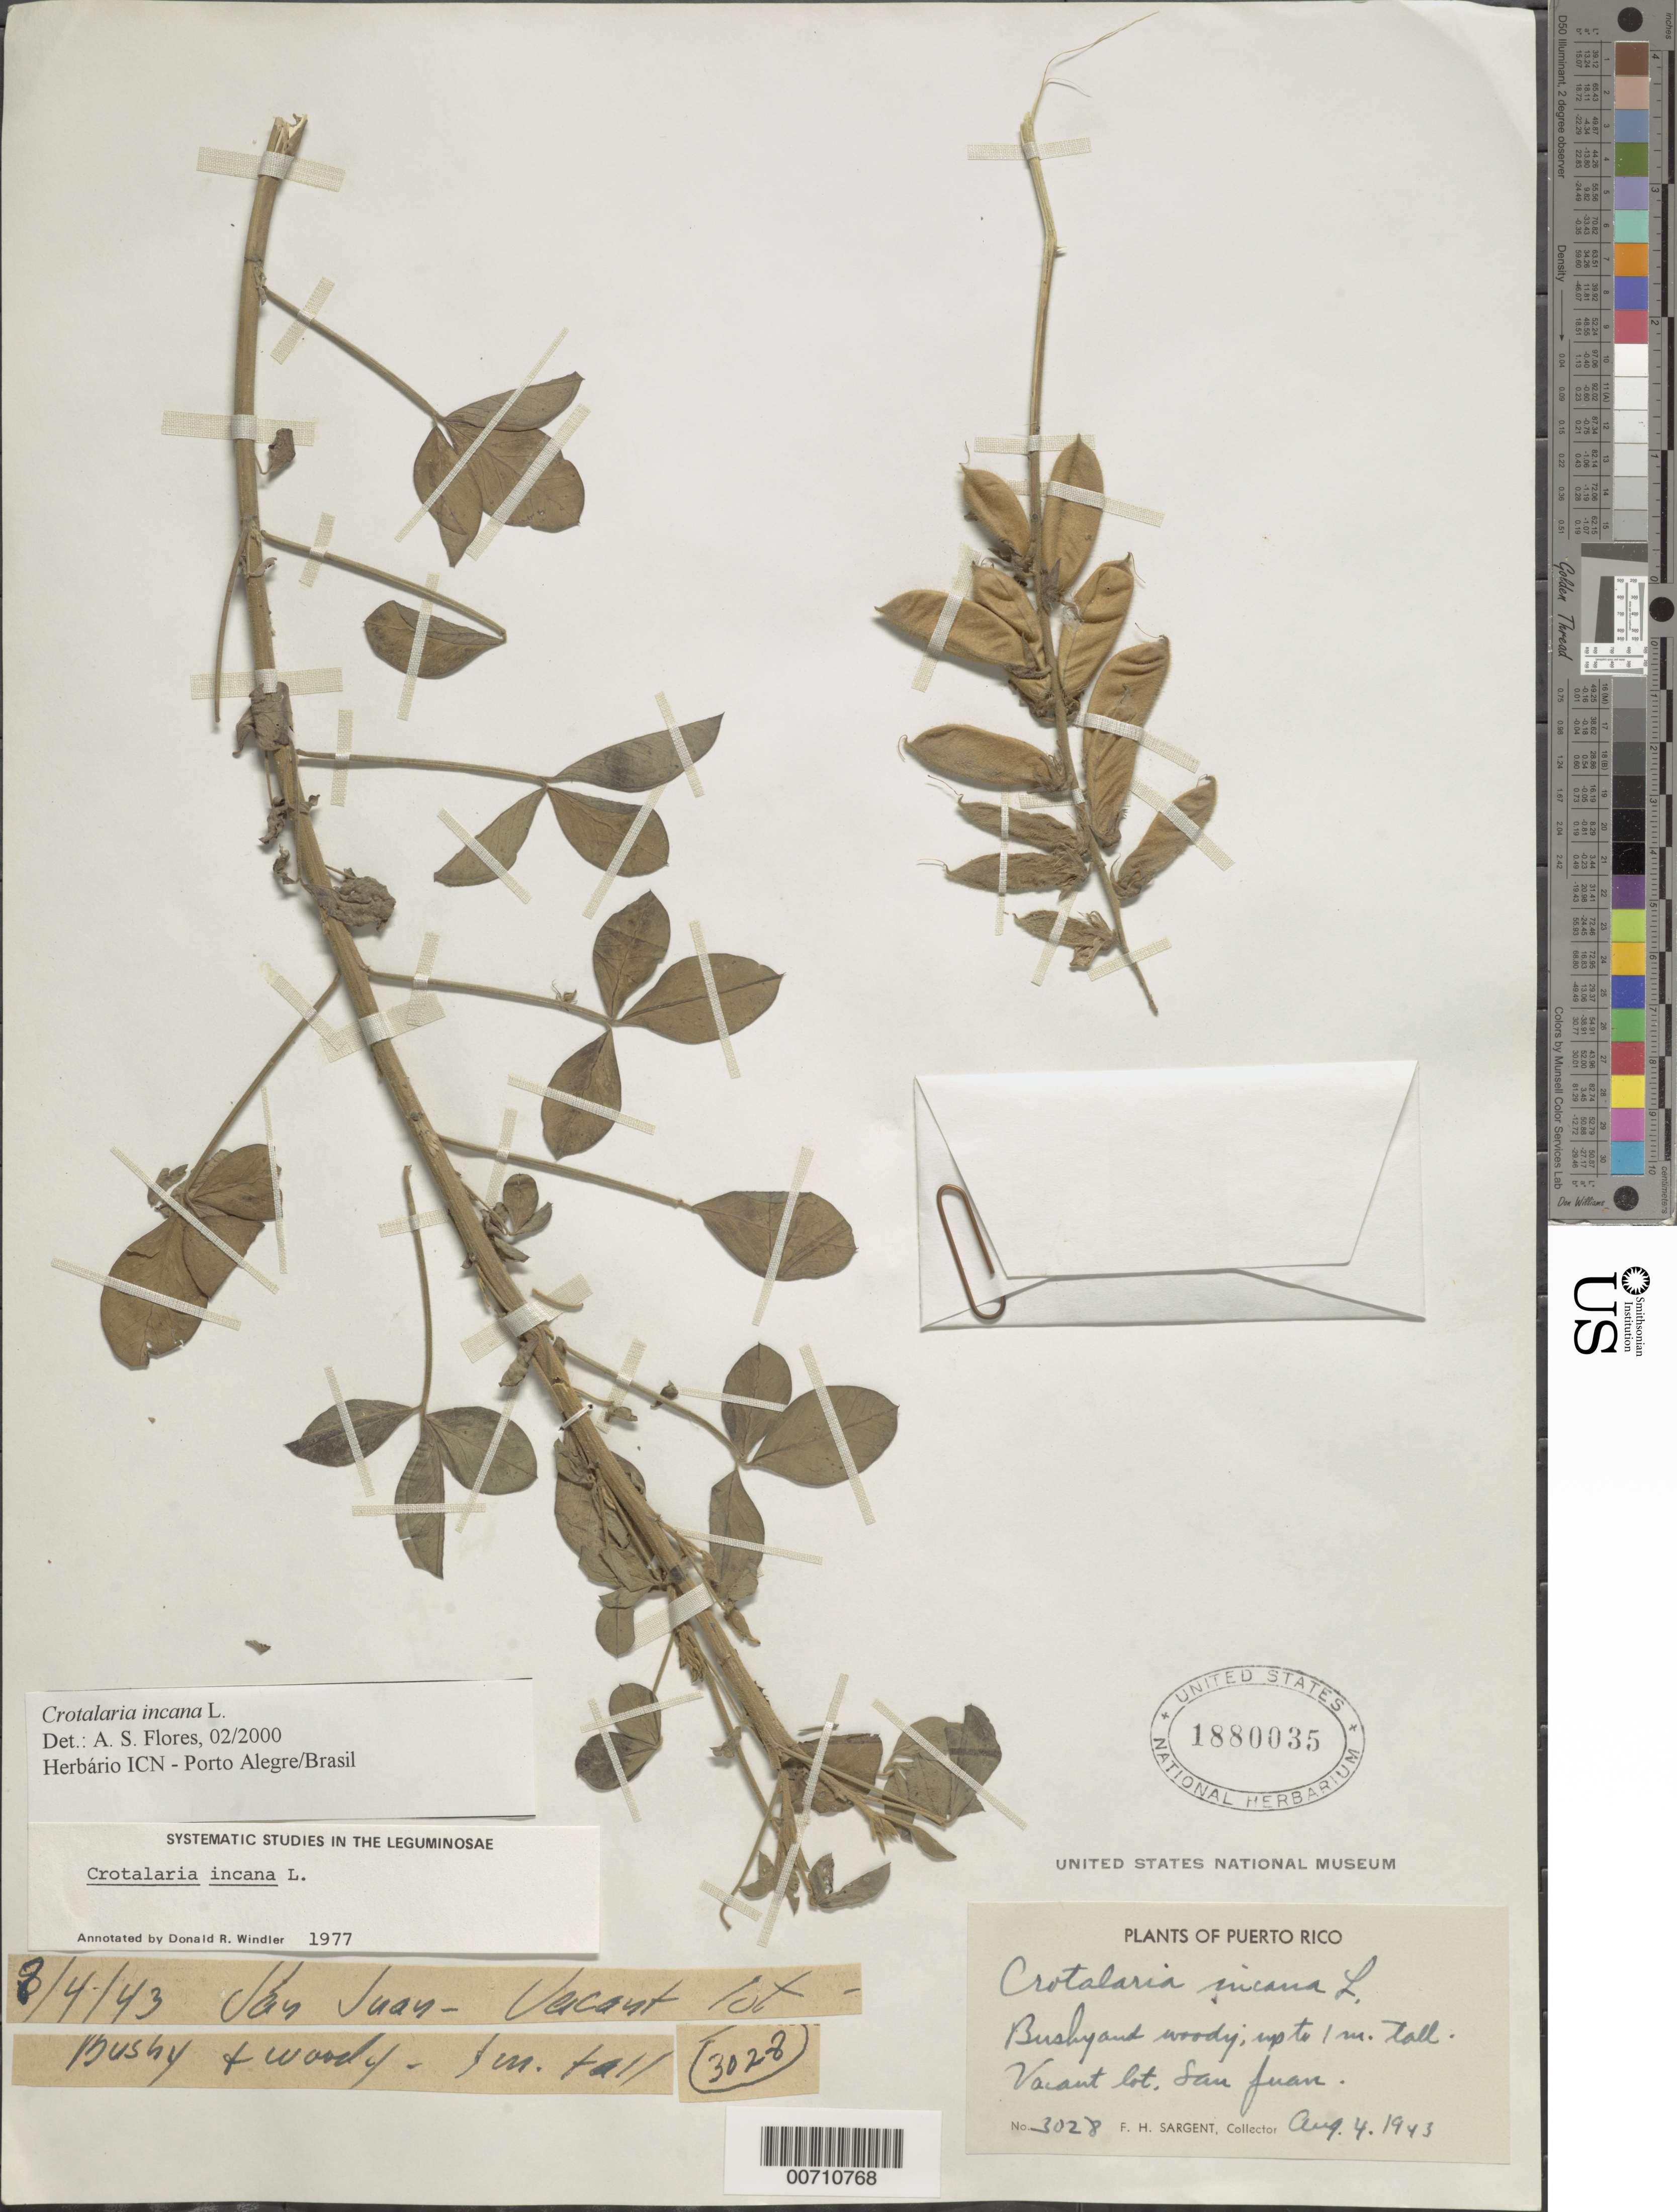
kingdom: Plantae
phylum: Tracheophyta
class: Magnoliopsida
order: Fabales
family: Fabaceae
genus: Crotalaria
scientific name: Crotalaria incana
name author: L.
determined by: Flores, A. S., (ICN), Universidade Federal do Rio Grande do Sul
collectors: F. H. Sargent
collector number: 3028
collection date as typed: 04 Aug 1943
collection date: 1943-08-04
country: Puerto Rico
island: Greater Antilles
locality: San Juan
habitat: Vacant lot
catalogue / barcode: US 1880035